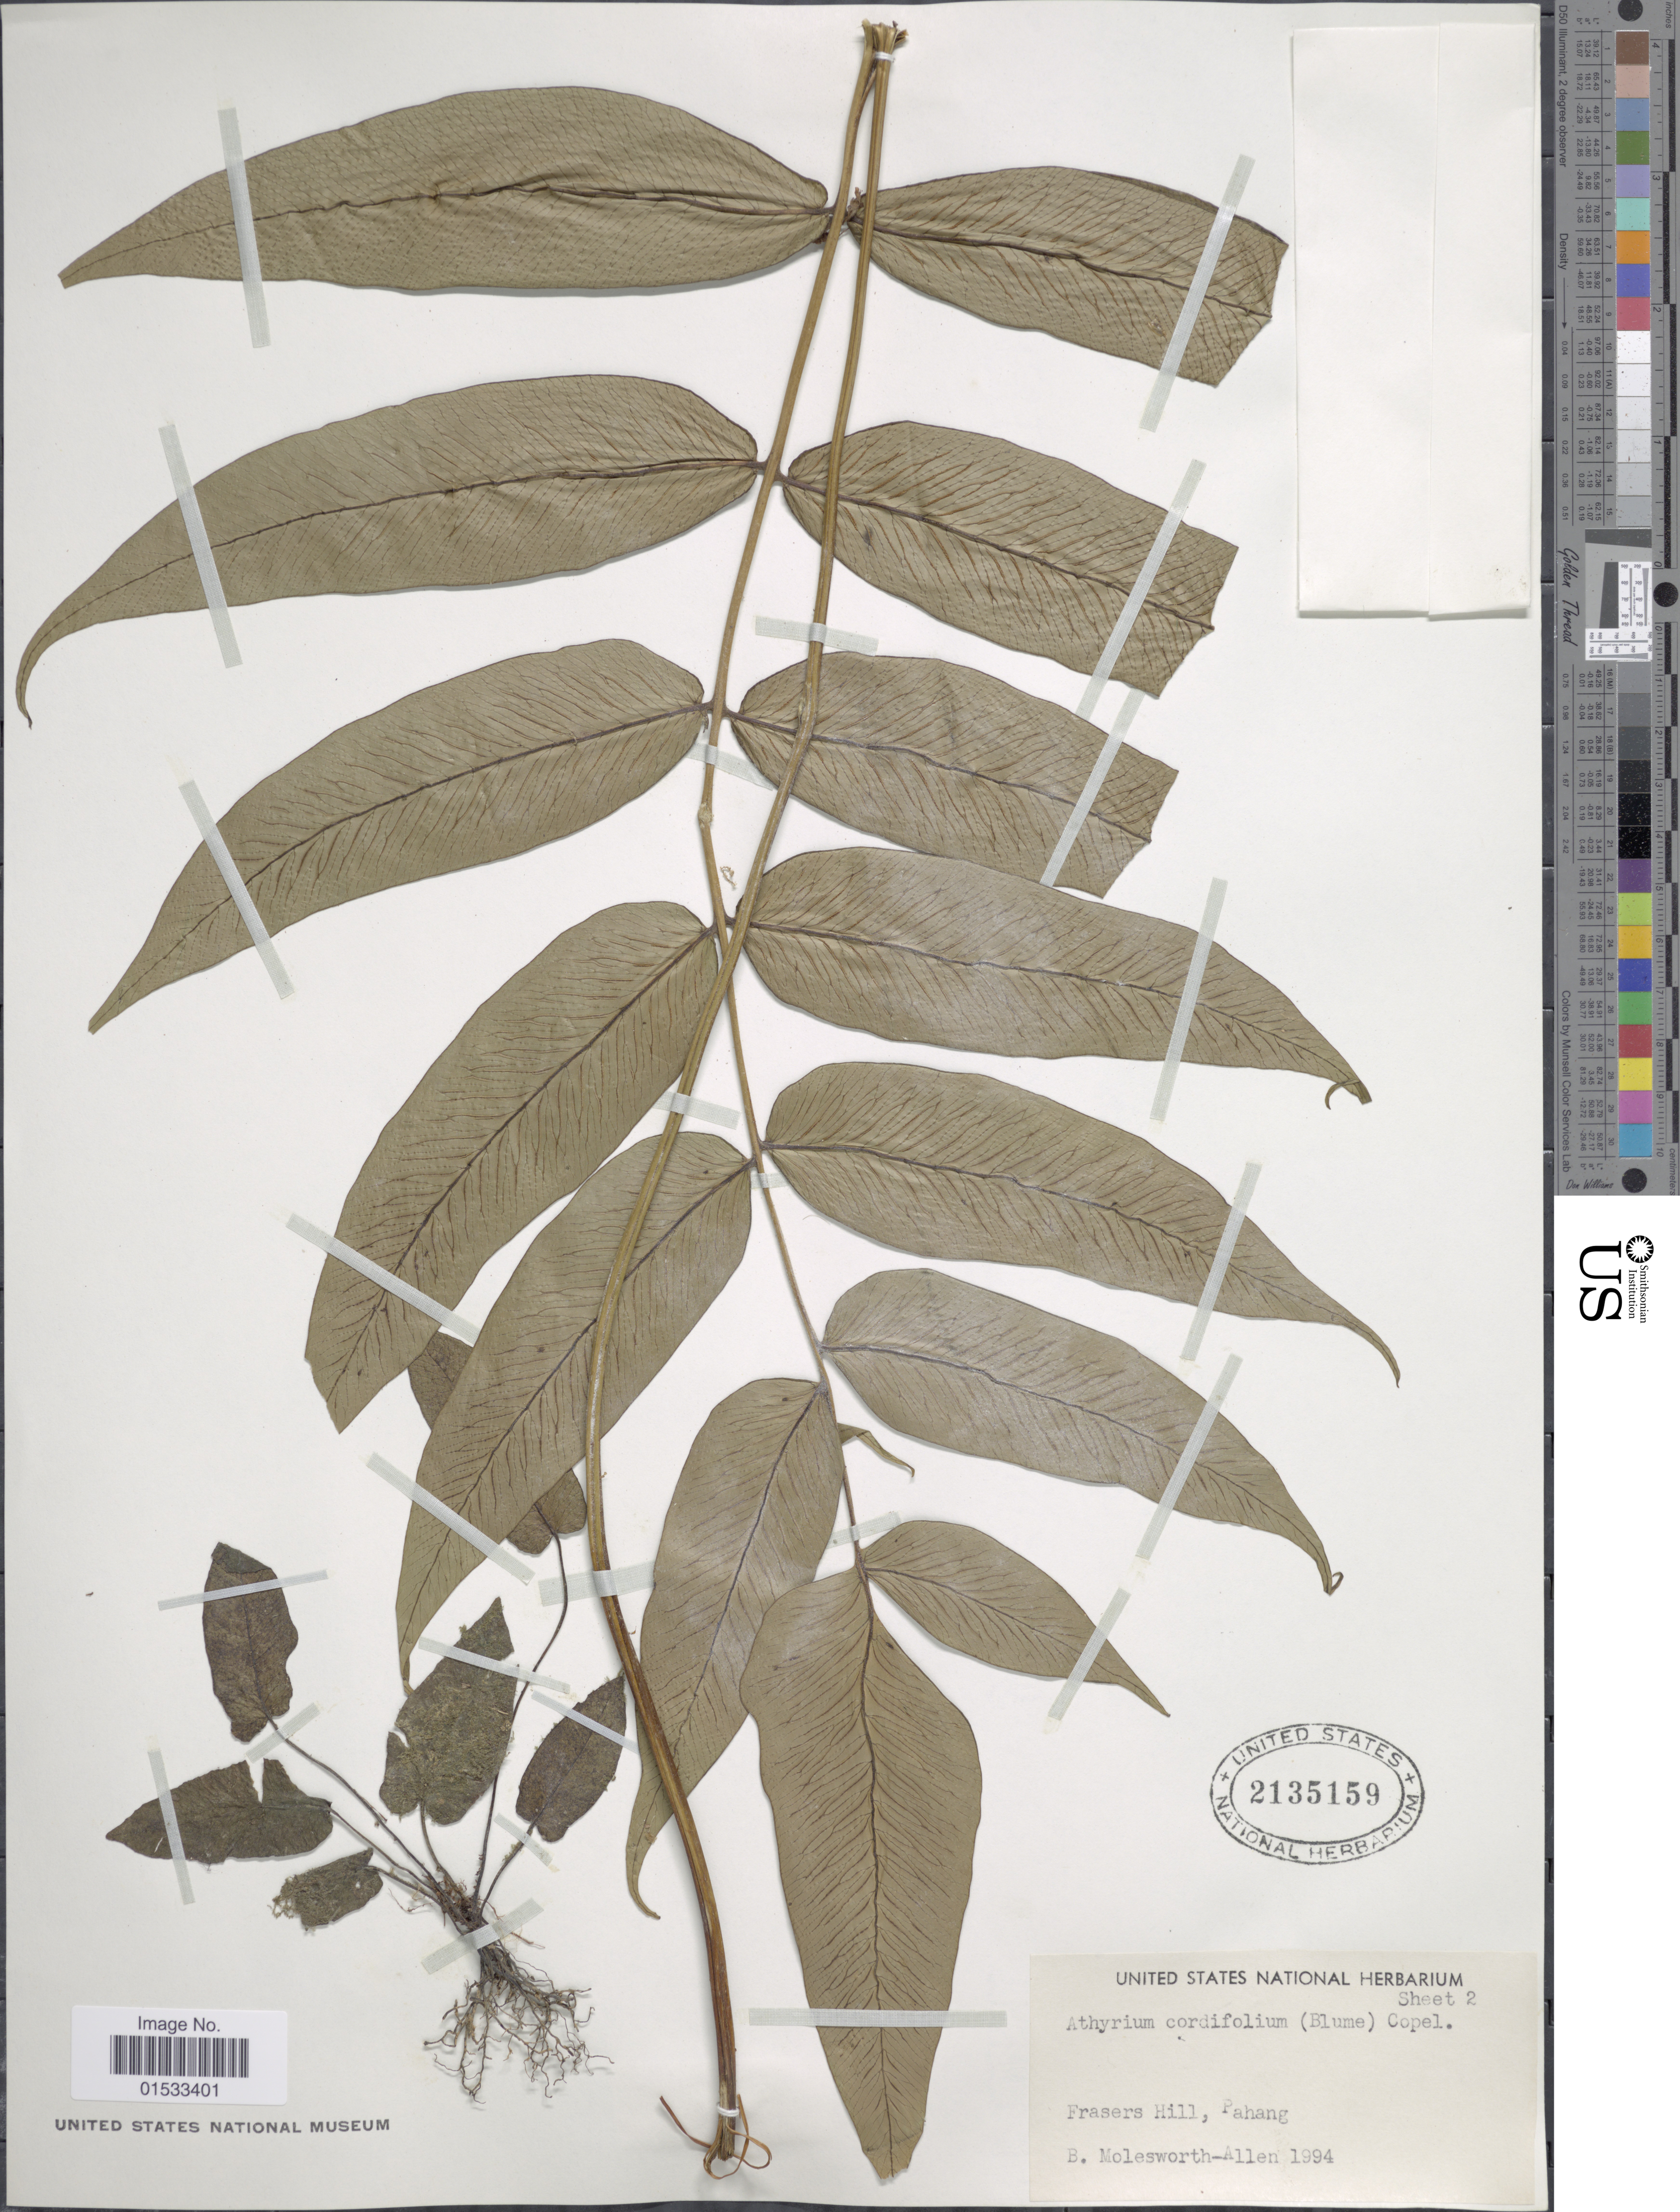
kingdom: Plantae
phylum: Tracheophyta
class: Polypodiopsida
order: Polypodiales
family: Athyriaceae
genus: Diplazium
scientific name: Diplazium cordifolium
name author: Blume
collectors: B. E. G. Molesworth-Allen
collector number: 1994?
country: Malaysia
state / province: Pahang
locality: Frasers Hill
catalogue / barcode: US 2135159